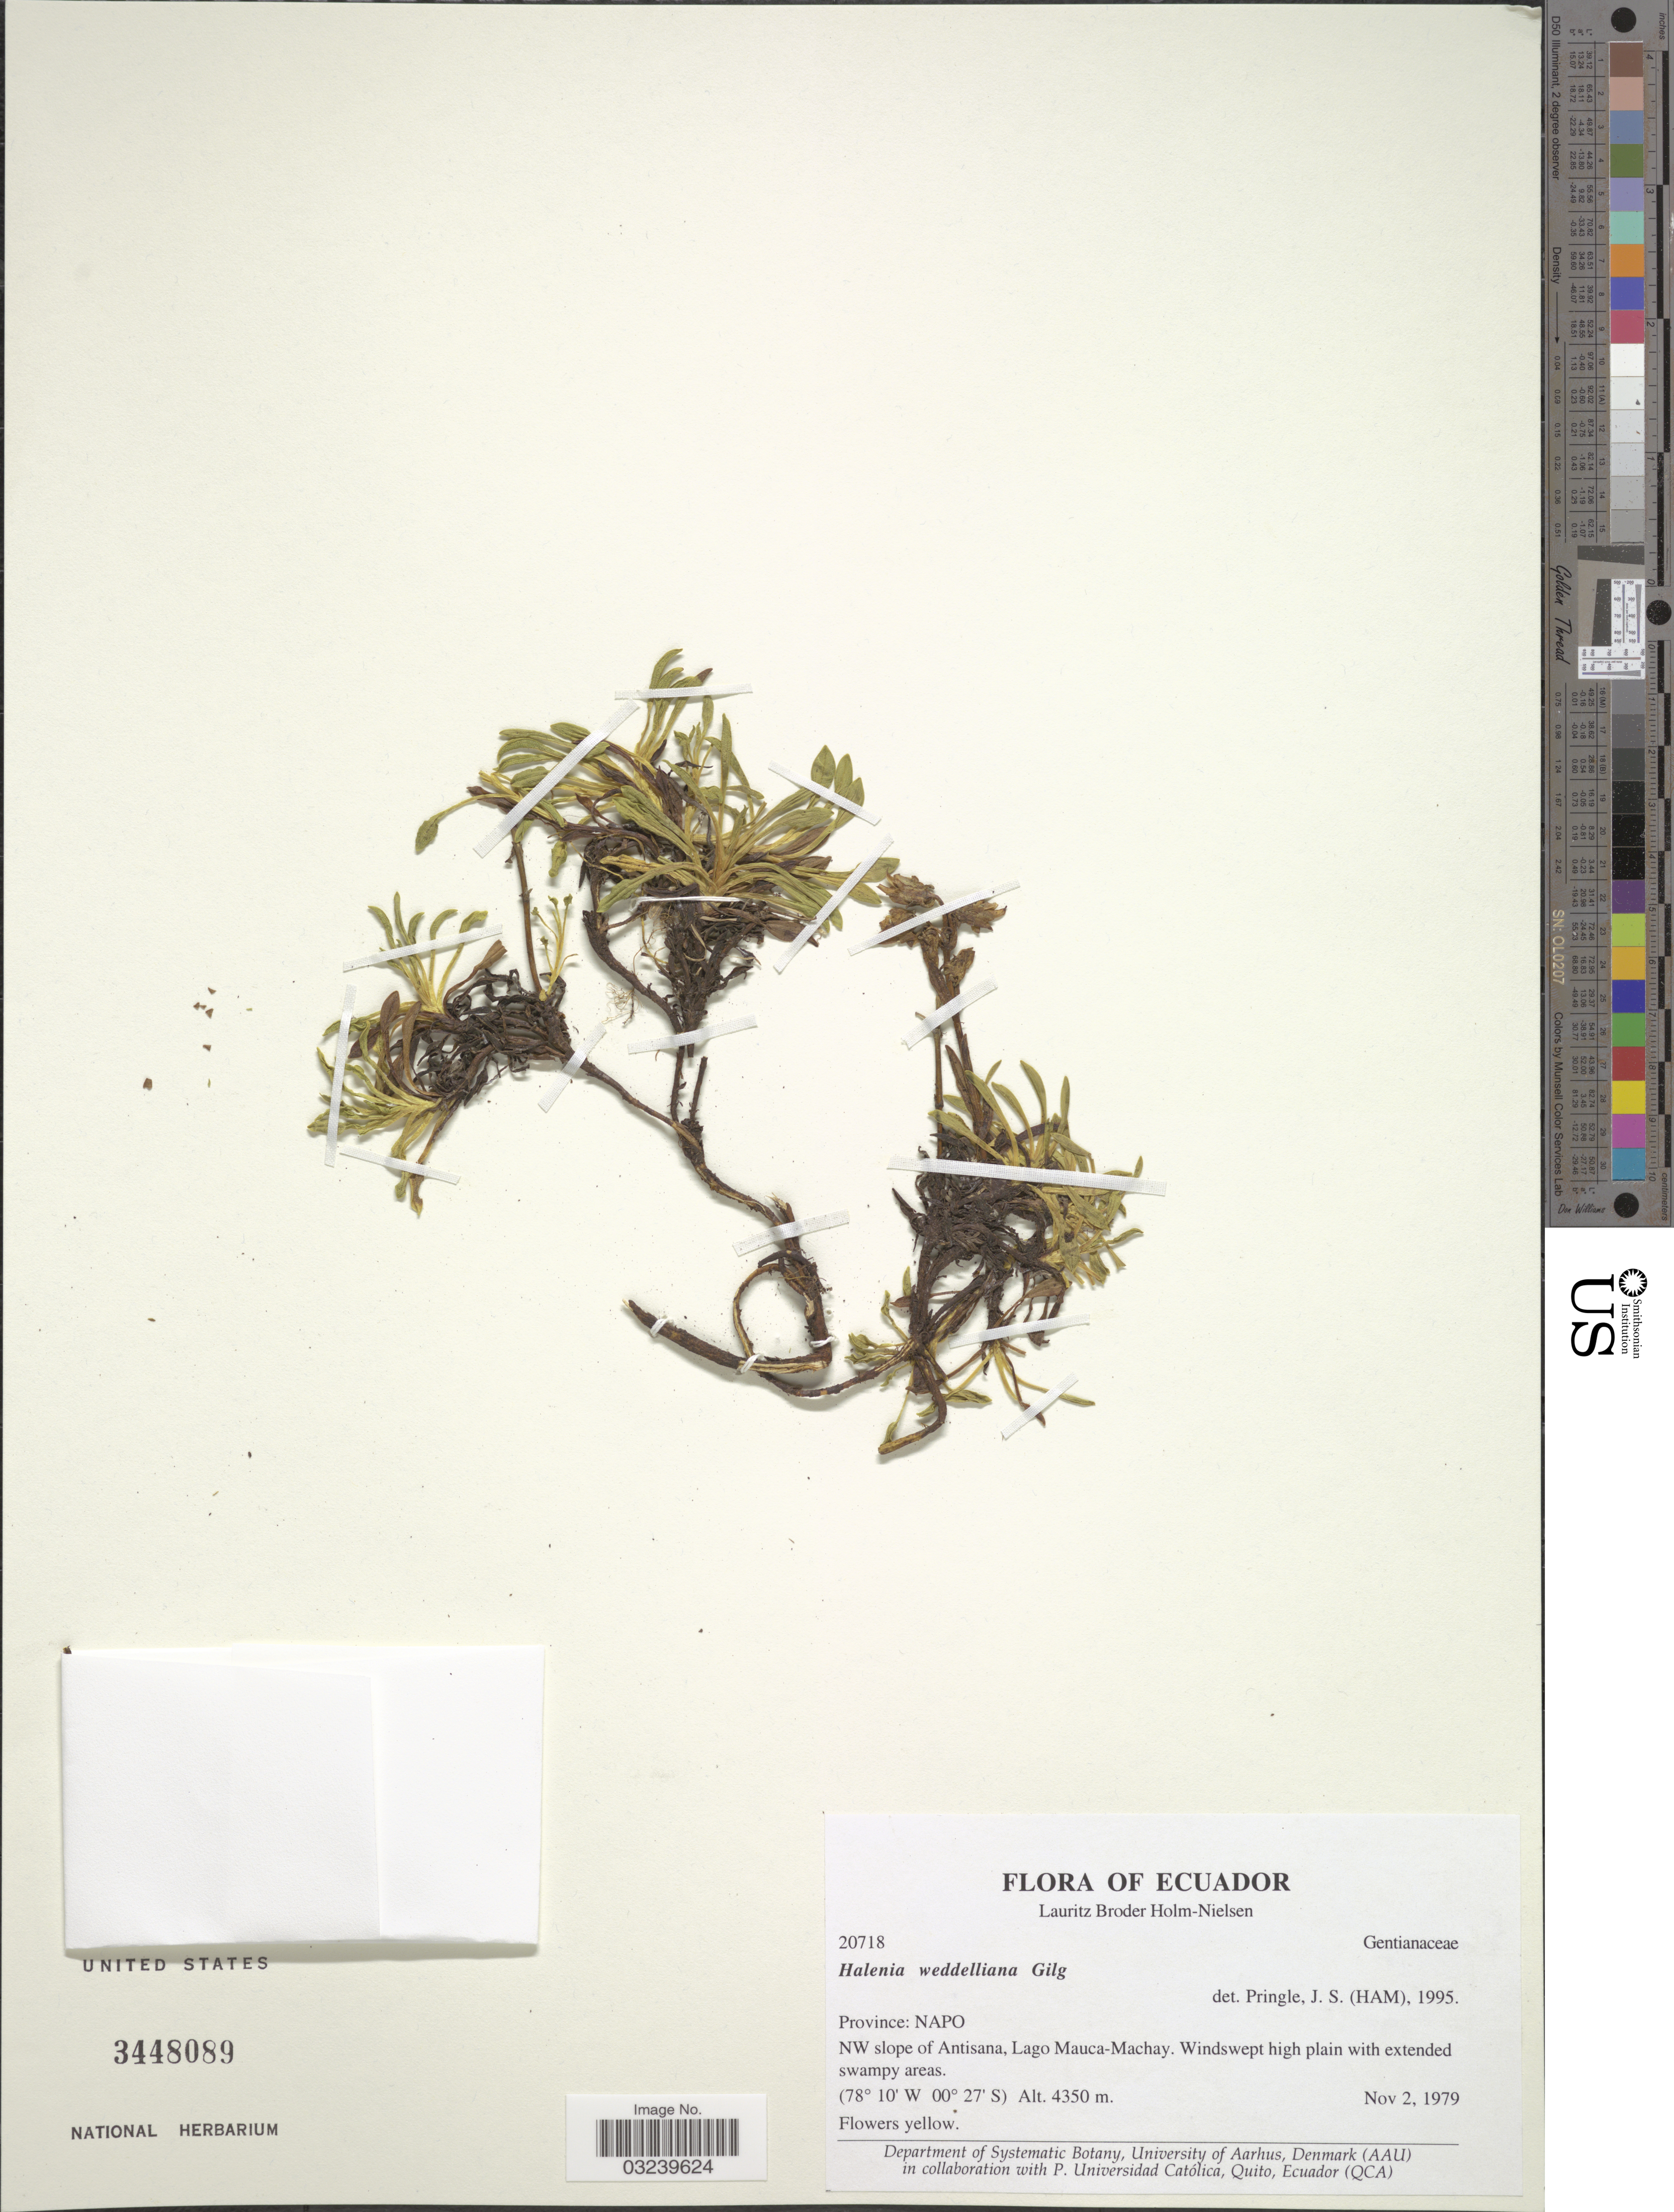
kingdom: Plantae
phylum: Tracheophyta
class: Magnoliopsida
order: Gentianales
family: Gentianaceae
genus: Halenia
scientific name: Halenia weddelliana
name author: Gilg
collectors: L. B. Holm-Nielsen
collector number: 20718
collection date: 1979-11-02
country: Ecuador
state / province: Napo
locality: NW slope of Antisana, Lago Mauca-Machay.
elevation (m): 4350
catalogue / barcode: US 3448089